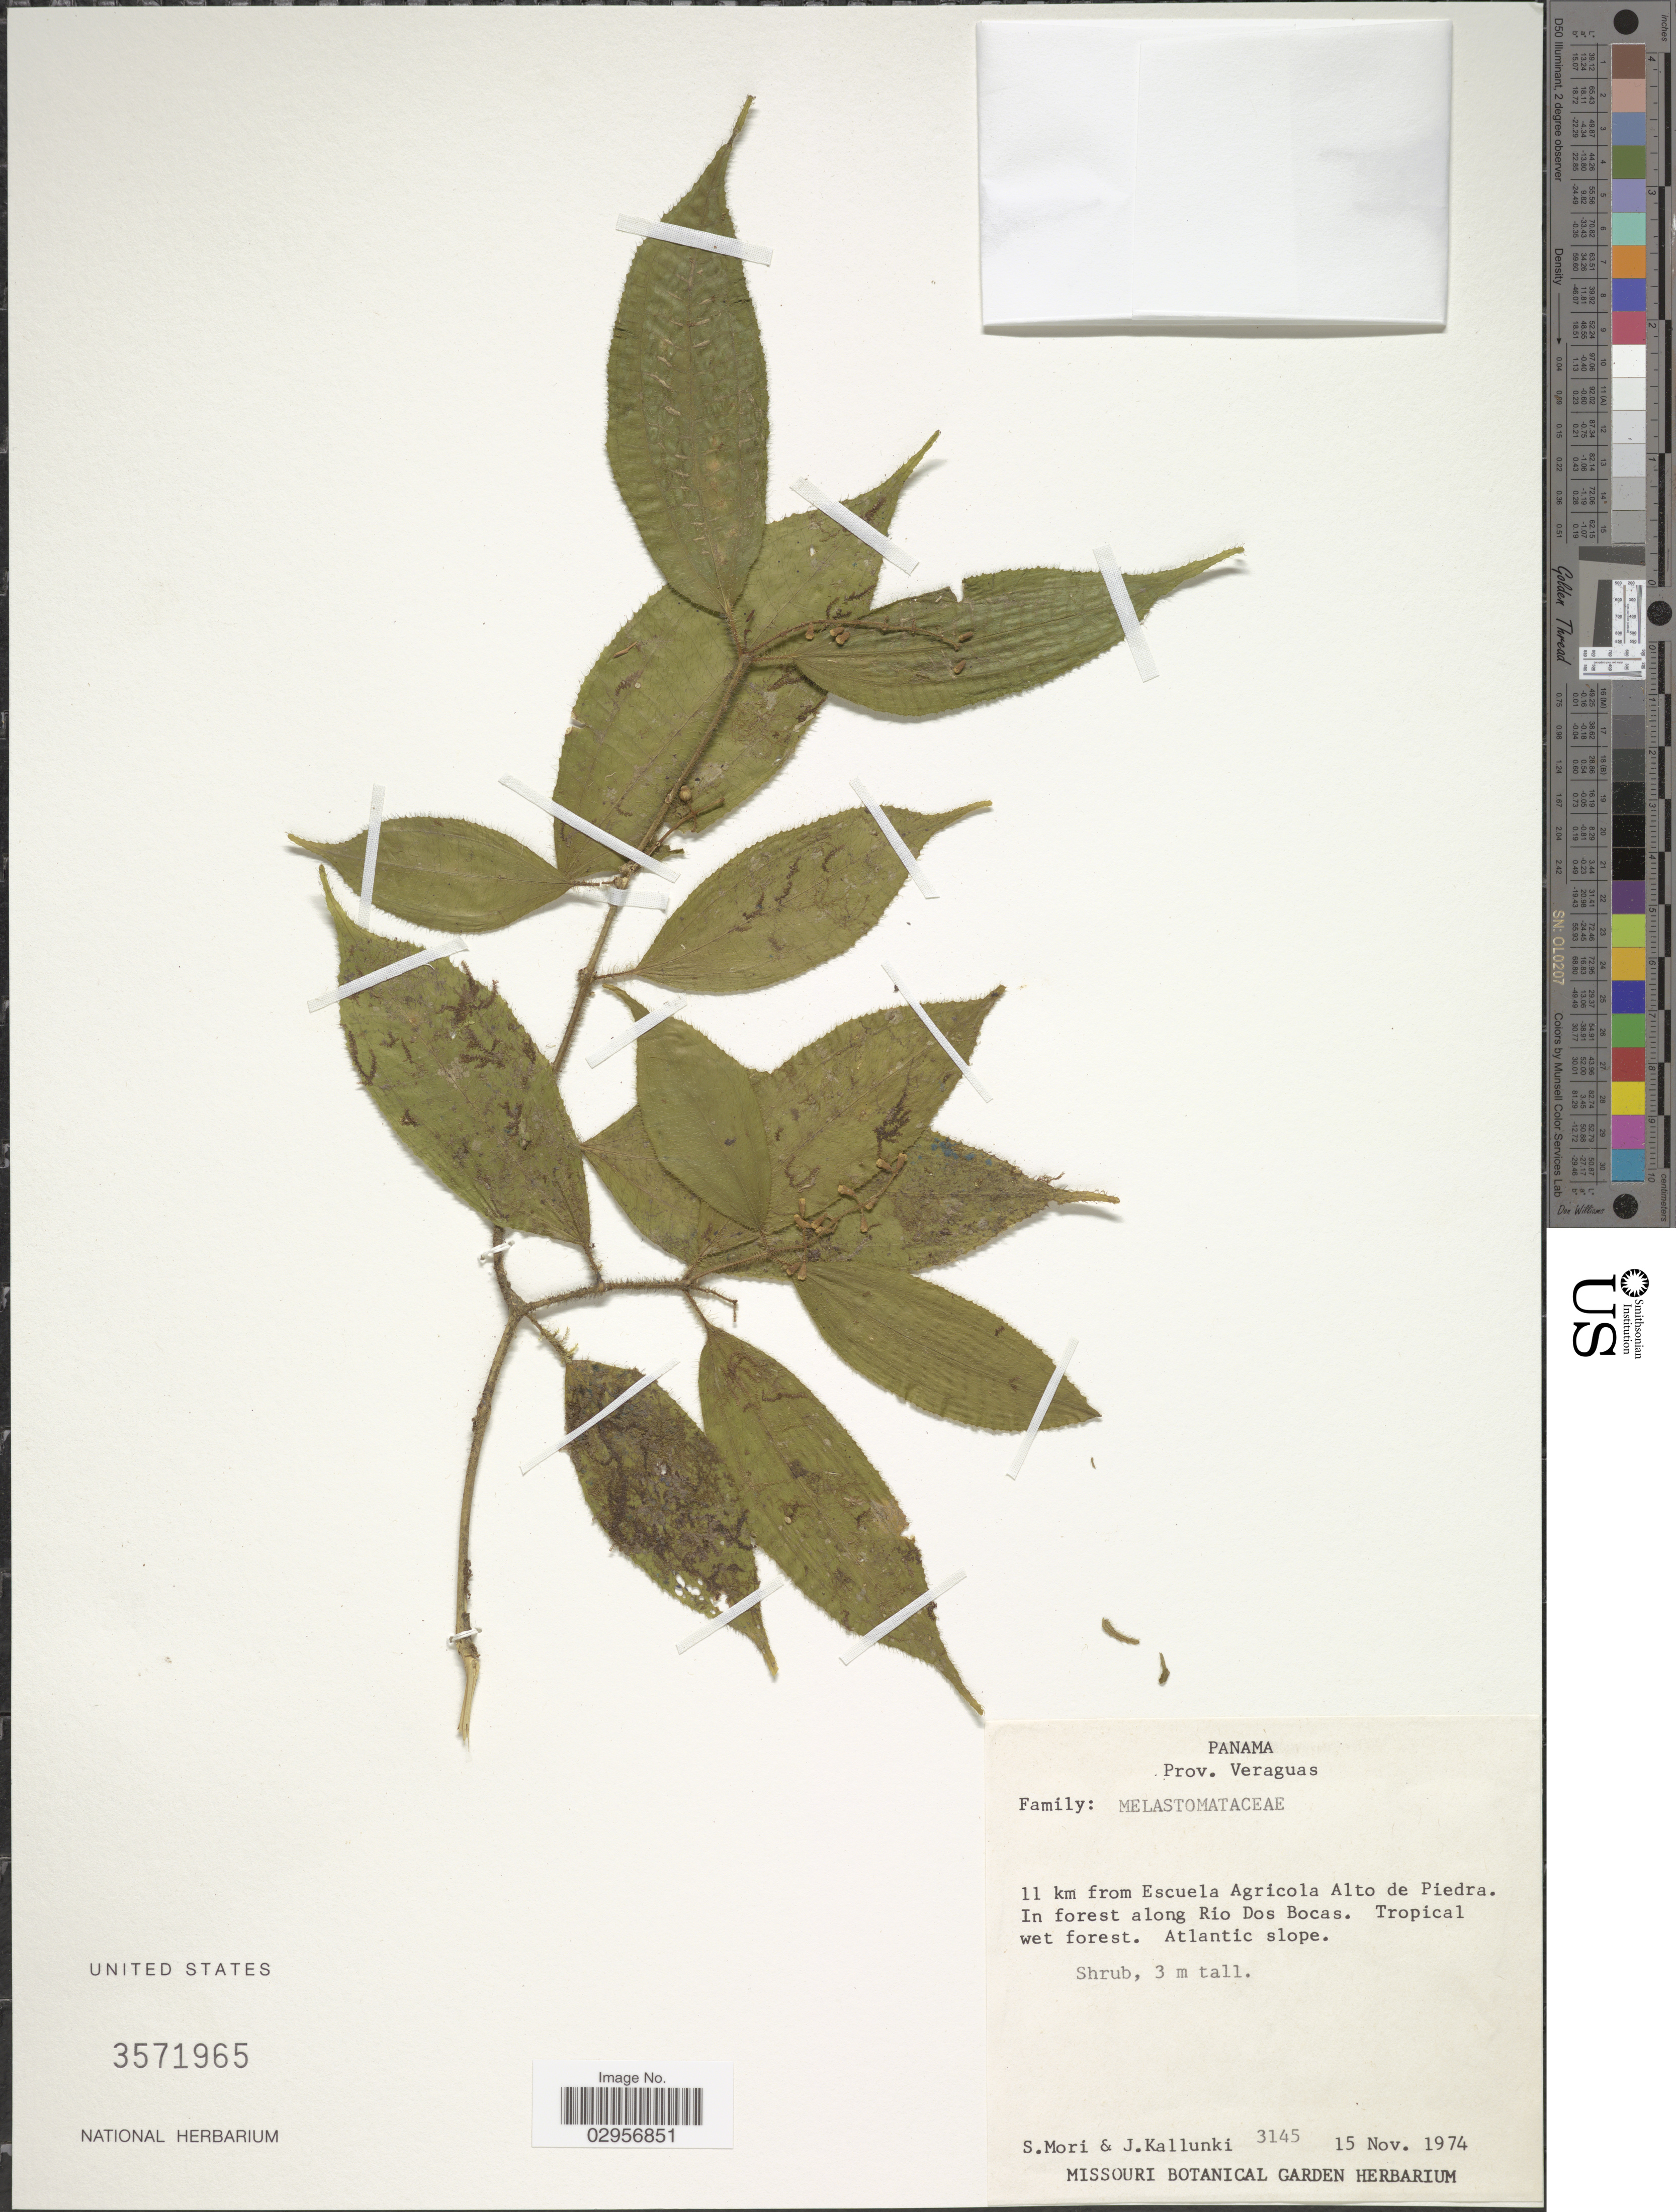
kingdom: Plantae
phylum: Tracheophyta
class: Magnoliopsida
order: Myrtales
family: Melastomataceae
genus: Miconia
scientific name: Miconia sp.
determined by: Michelangeli, F. A.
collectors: S. Mori & J. Kallunki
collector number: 3145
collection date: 1974-11-15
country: Panama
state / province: Veraguas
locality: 11 km from Escuela Agricola Alto de Piedra. In forest along Rio Dos Bocas. Atlantic slope.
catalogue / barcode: US 3571965